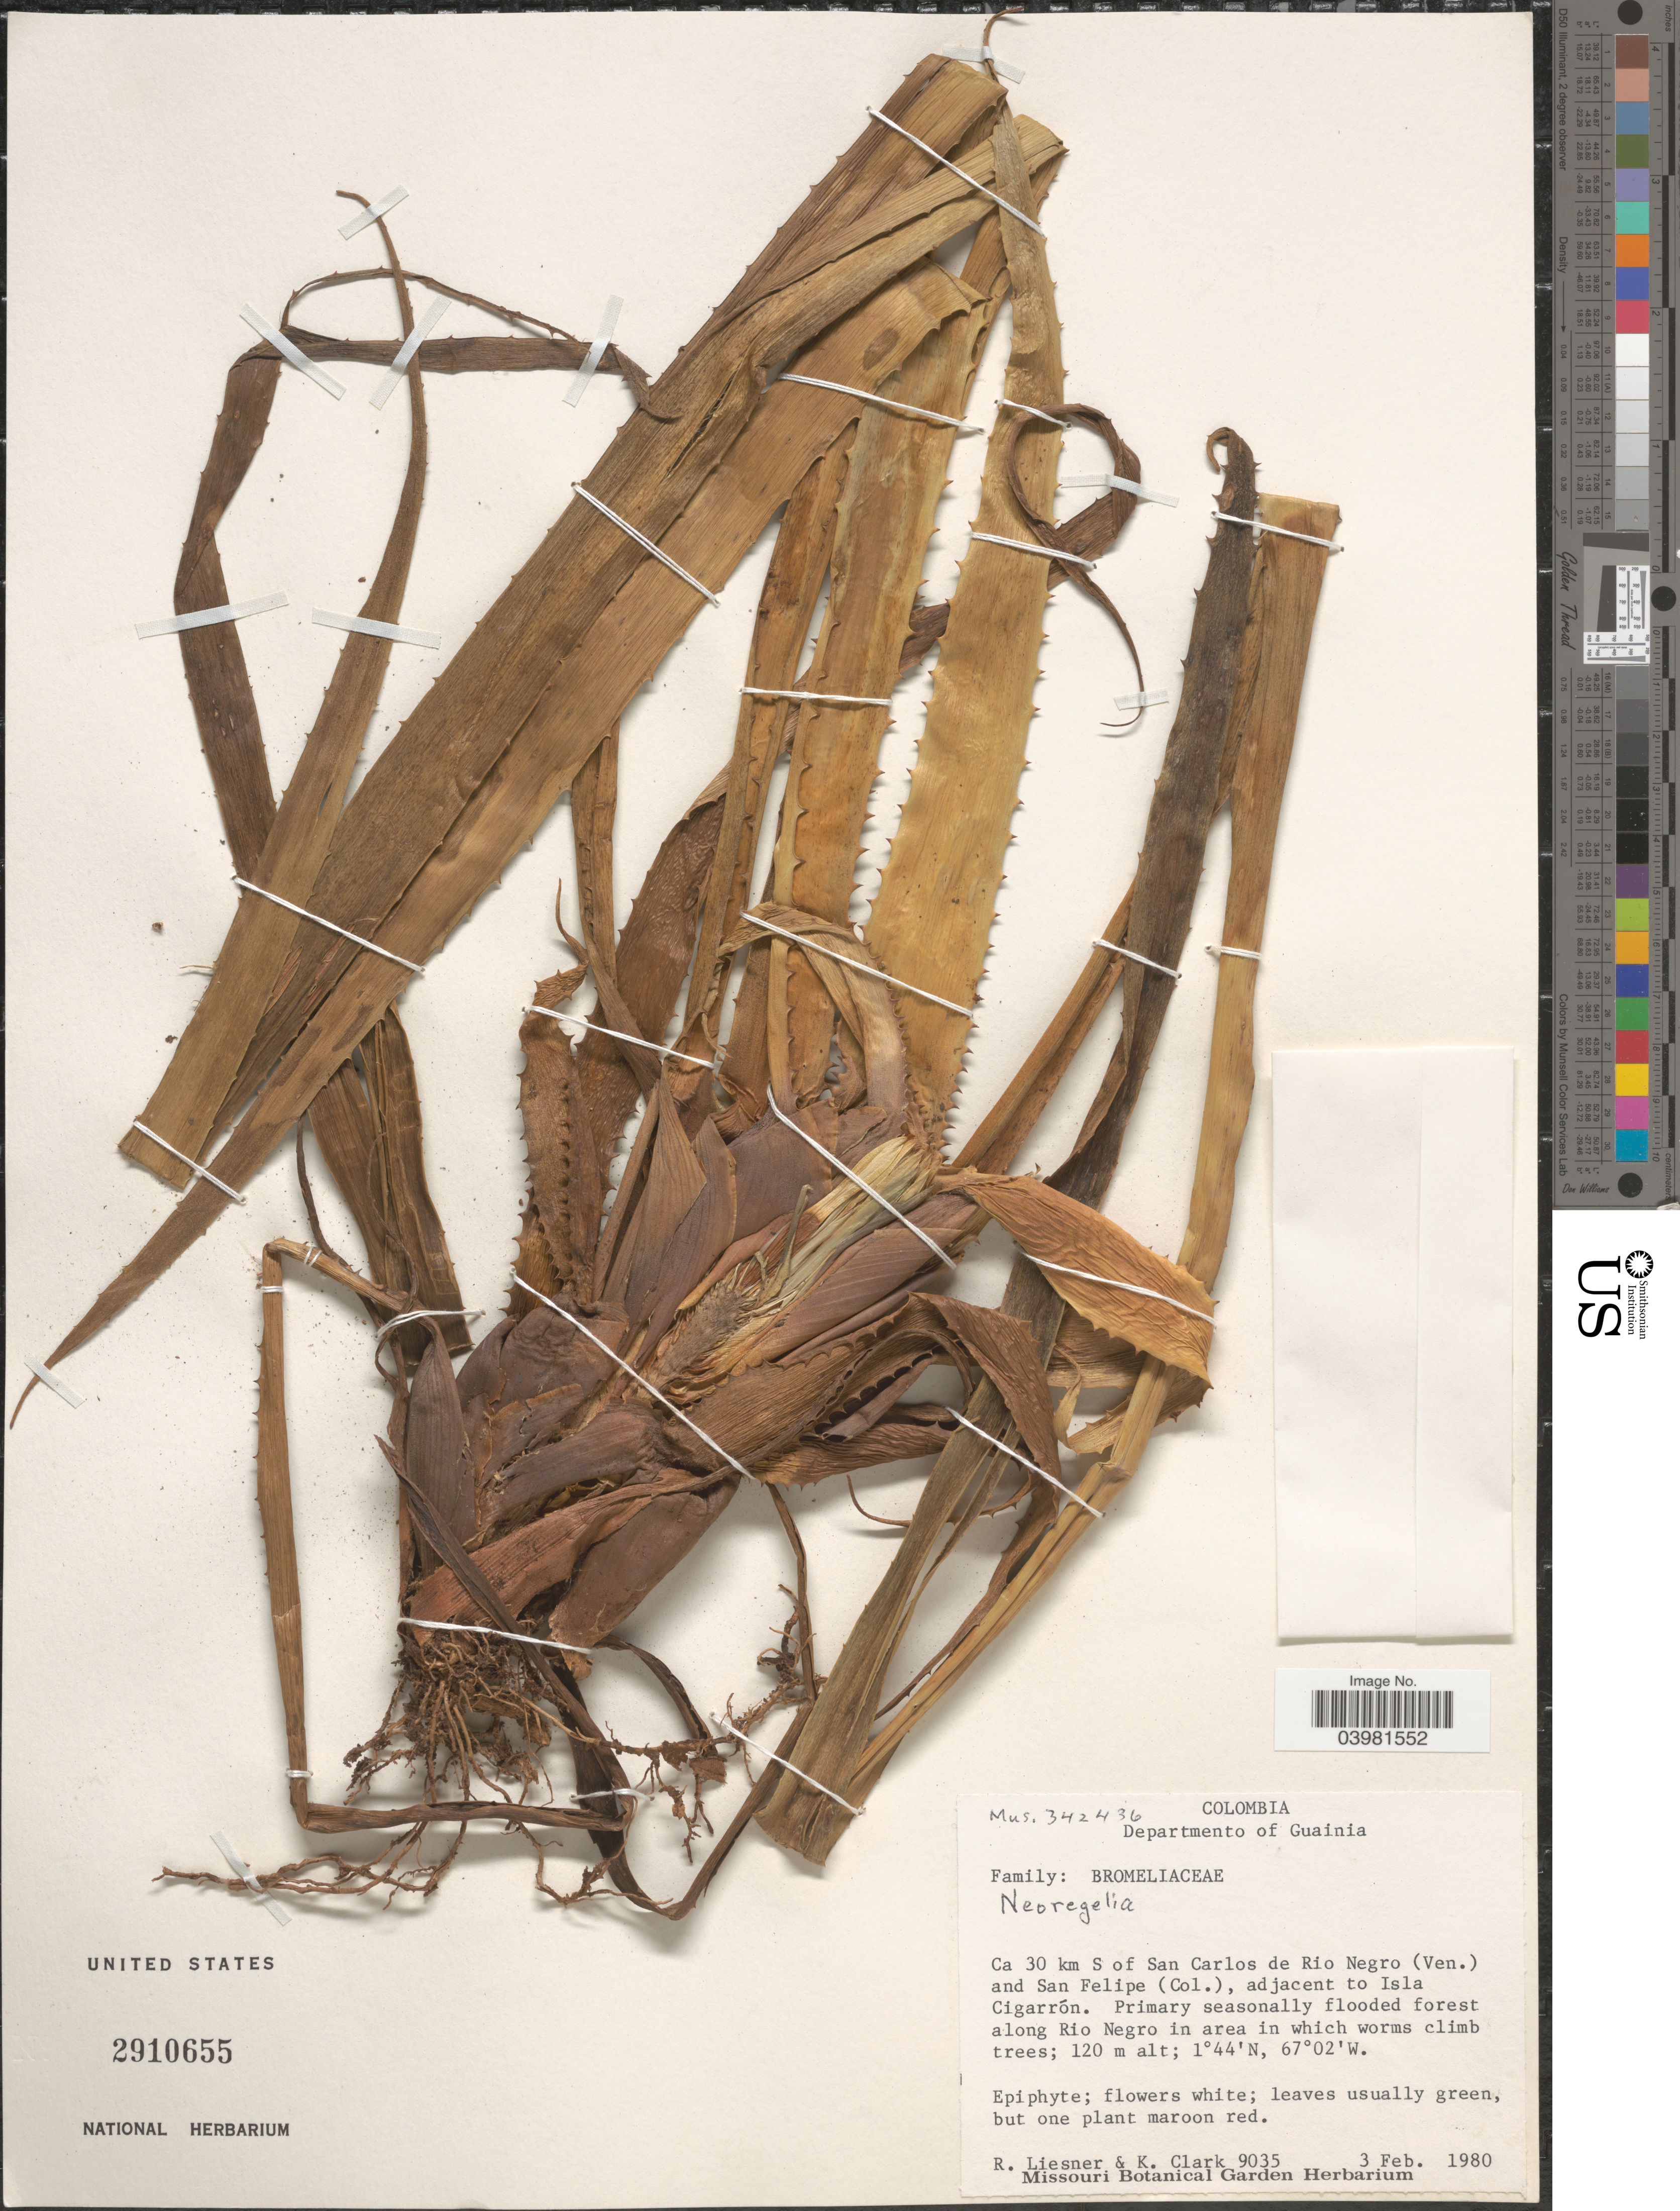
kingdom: Plantae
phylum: Tracheophyta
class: Liliopsida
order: Poales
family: Bromeliaceae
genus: Neoregelia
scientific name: Neoregelia sp.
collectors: R. L. Liesner & K. Clark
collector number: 9035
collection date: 1980-02-03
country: Colombia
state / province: Guainía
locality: Departamento of Guainia. Ca 30 km S of San Carlos de Rio Negro (Ven.) and San Felipe (Col.), adjacent to Isla Cigarrón. Primary seasonally flooded forest along Rio Negro in area in which worms climb trees.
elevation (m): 120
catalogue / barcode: US 2910655